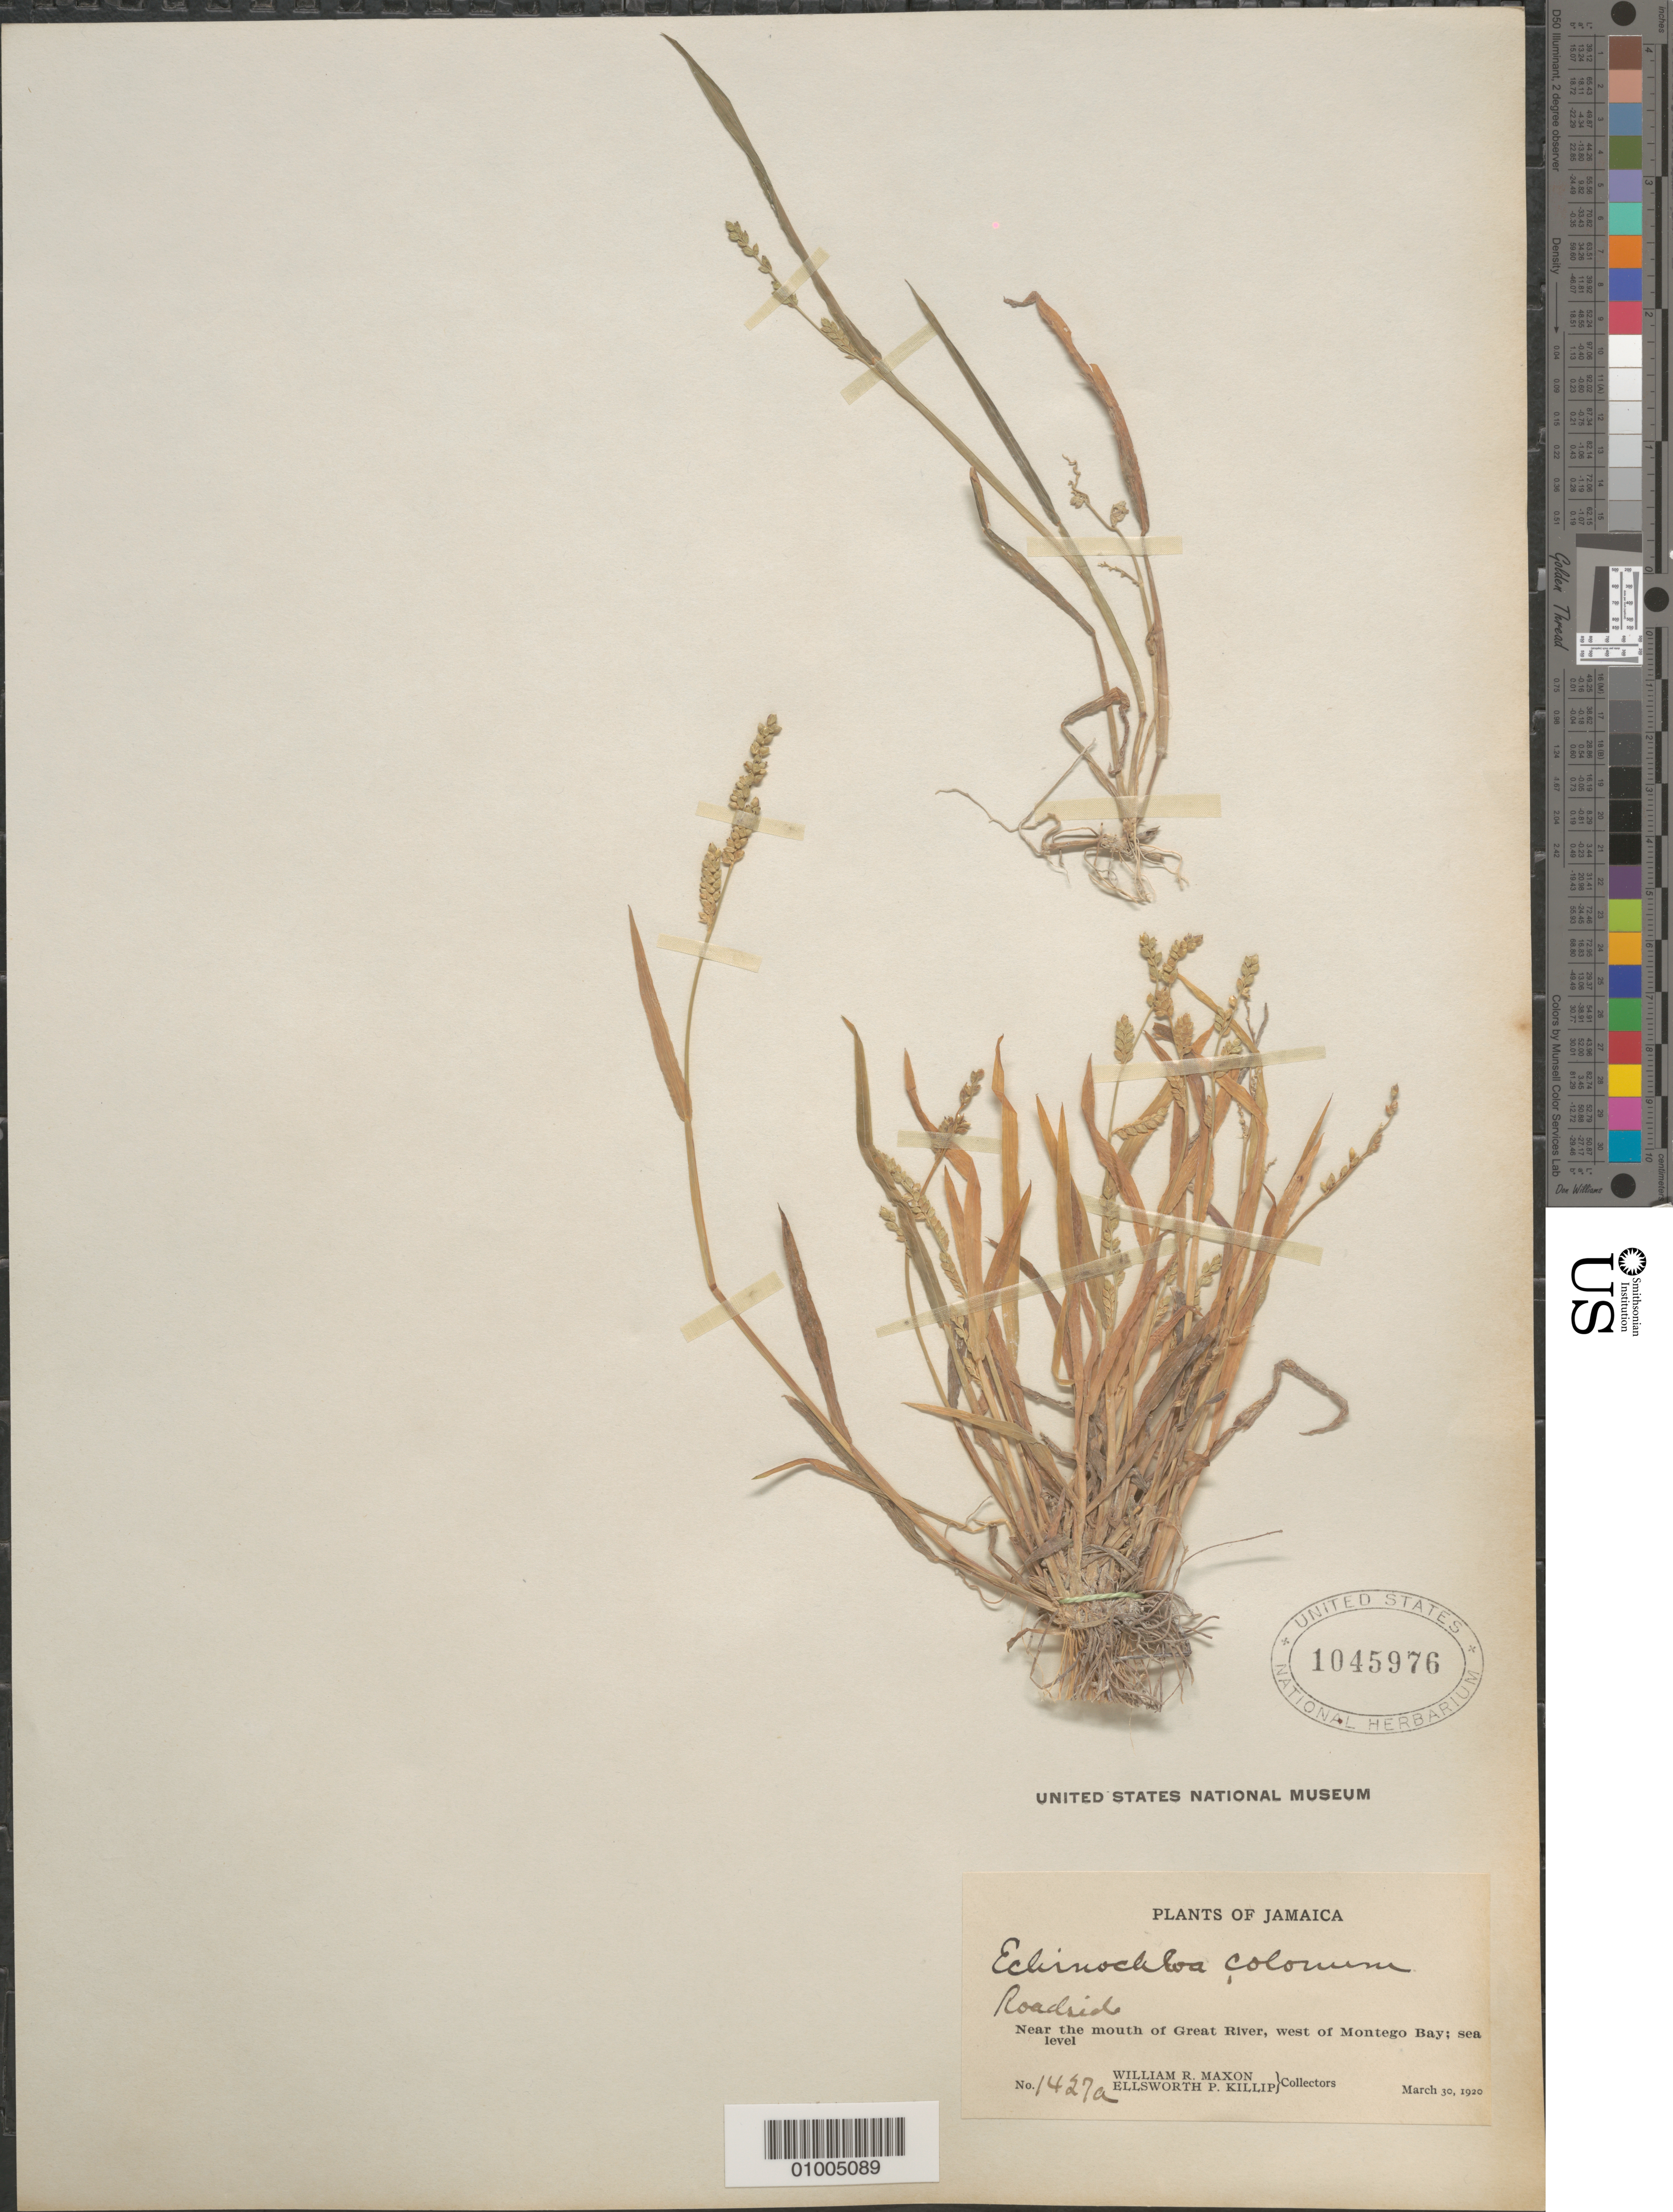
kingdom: Plantae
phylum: Tracheophyta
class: Liliopsida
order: Poales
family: Poaceae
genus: Echinochloa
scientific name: Echinochloa colona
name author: (L.) Link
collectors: W. R. Maxon & E. P. Killip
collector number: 1427a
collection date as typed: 30 Mar 1920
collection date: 1920-03-30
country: Jamaica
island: Jamaica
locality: Near the mouth of Great River, W. of Montego Bay; Sea level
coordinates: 0 N, 0 E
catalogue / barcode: US 1045976